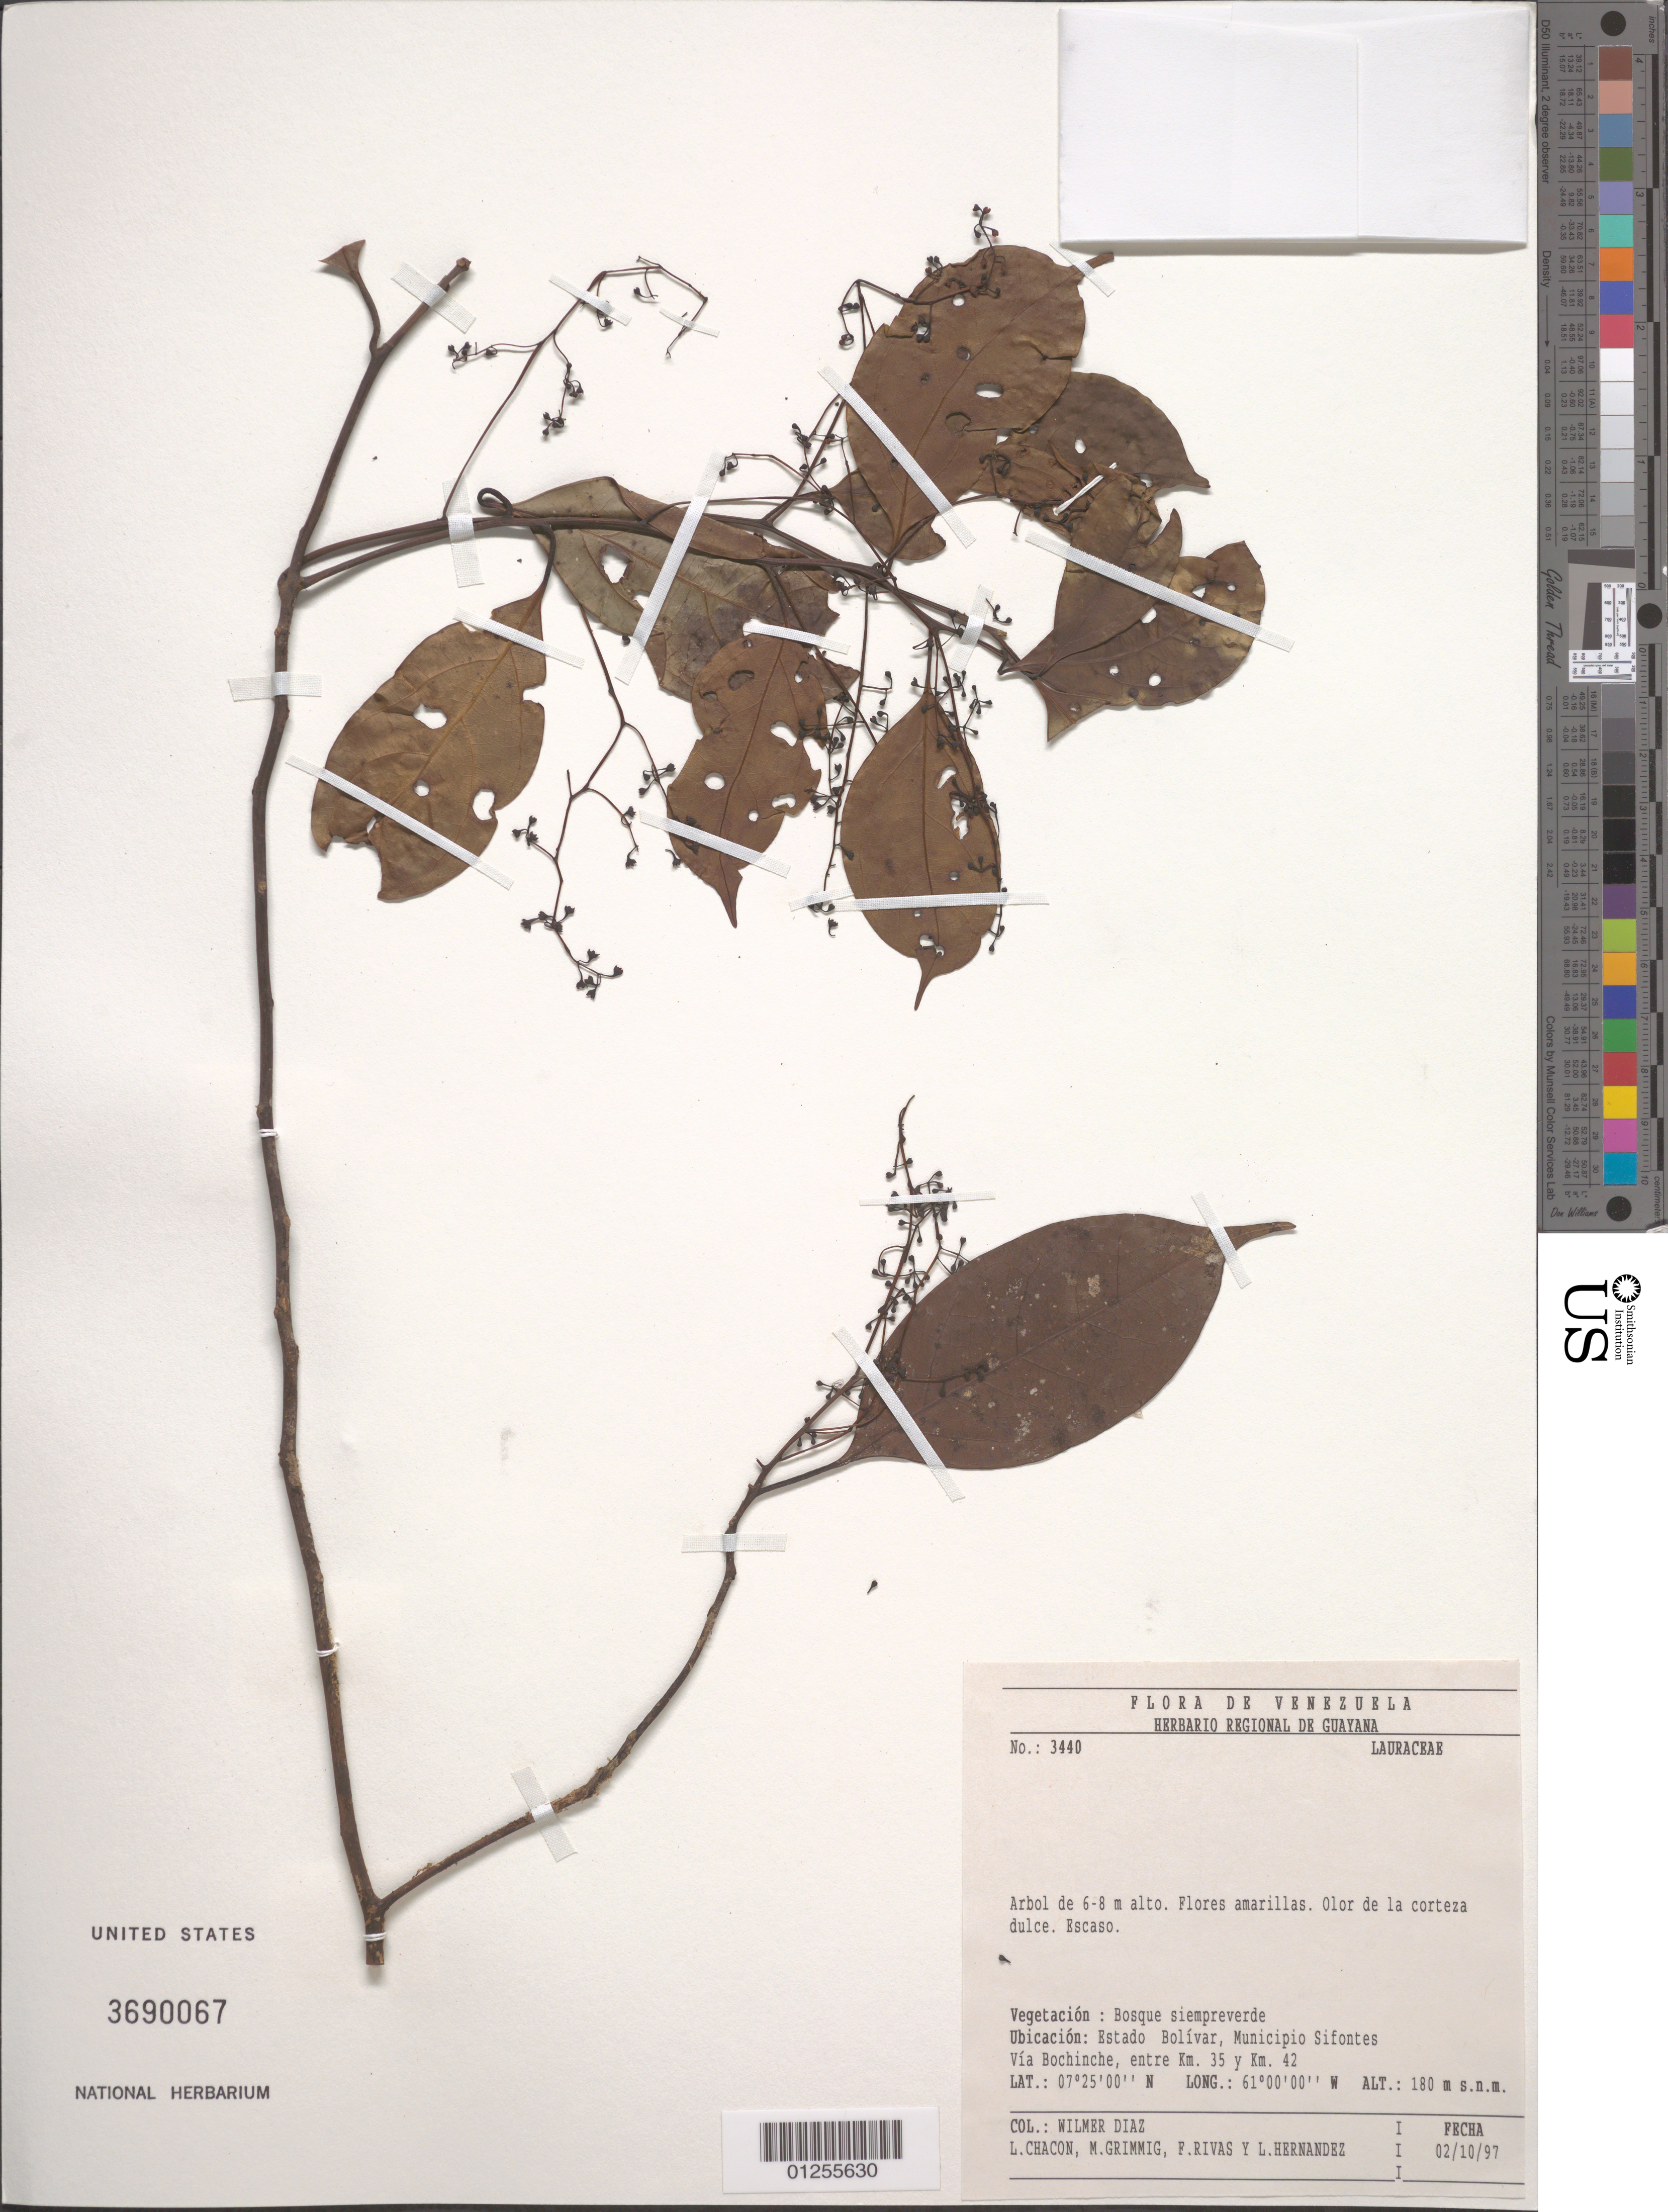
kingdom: Plantae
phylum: Tracheophyta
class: Magnoliopsida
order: Laurales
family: Lauraceae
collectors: W. Díaz P., L. Chacon, M. Grimmig, F. Rivas & L. Hernández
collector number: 3440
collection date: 1997-10-02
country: Venezuela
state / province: Bolívar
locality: Mun. Sifontes. Via Bochinche, entre km. 35 y km. 42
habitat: Escaso. Bosque simepreverde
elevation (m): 180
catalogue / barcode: US 3690067